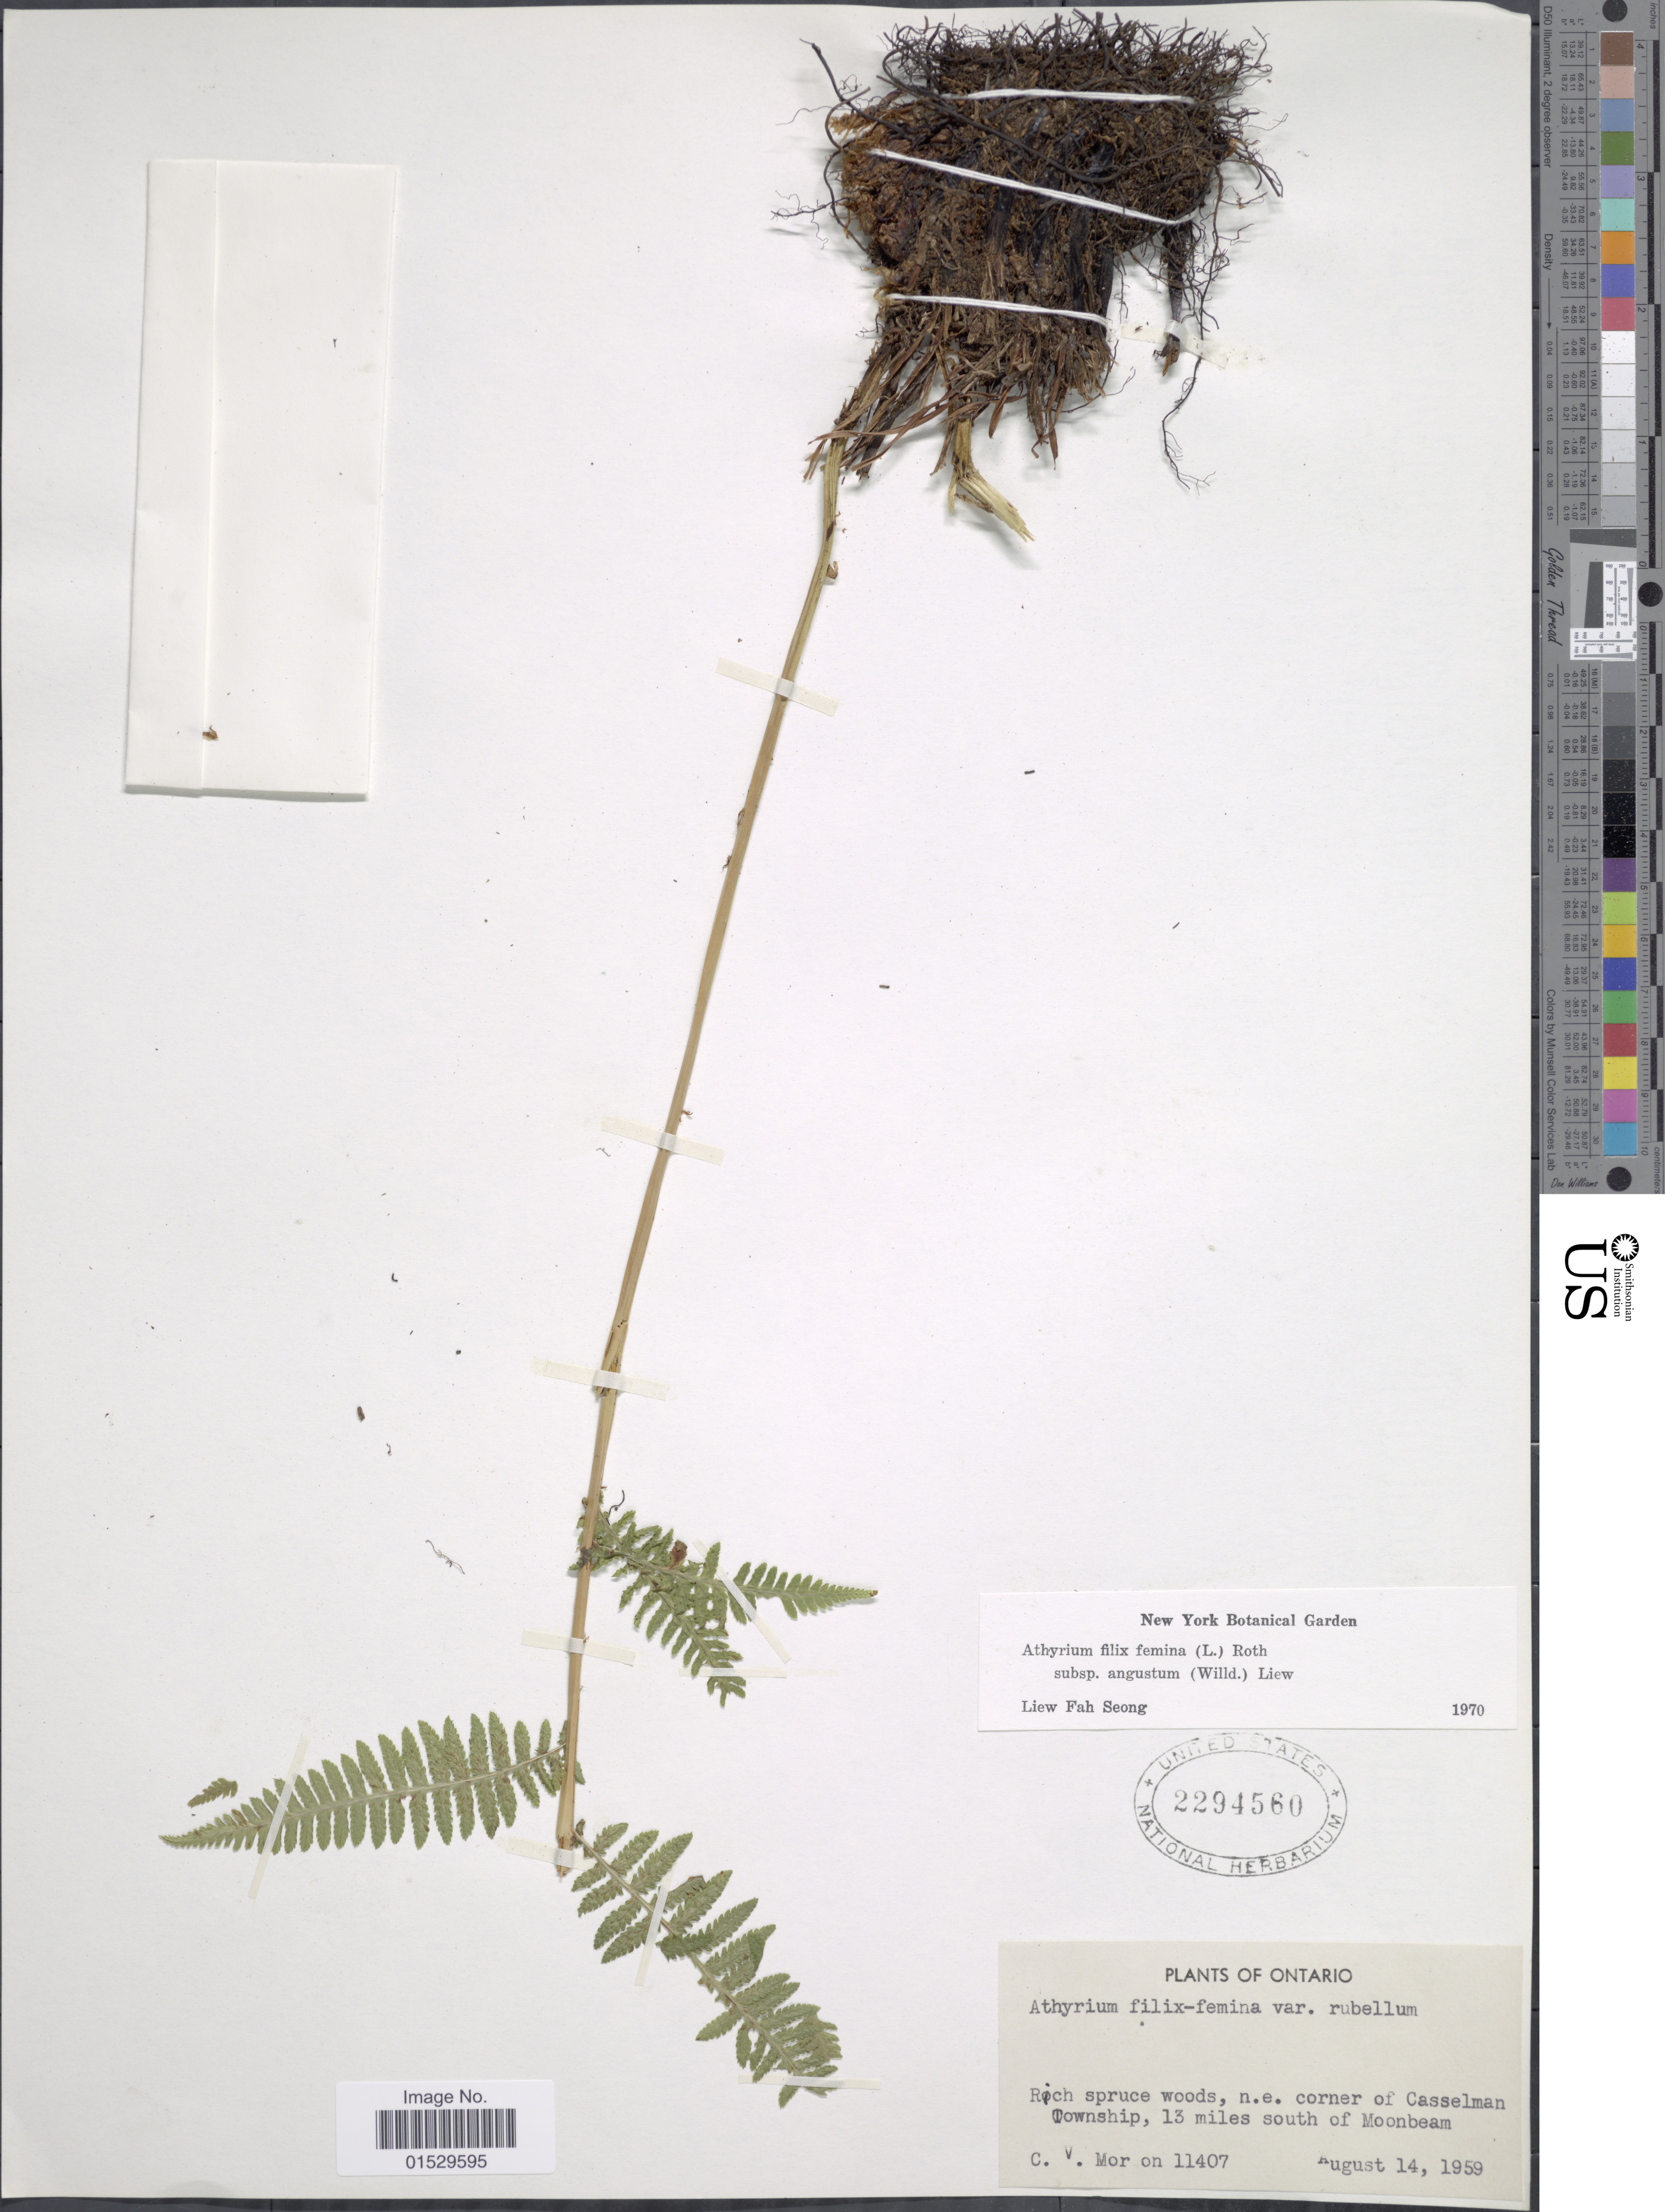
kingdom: Plantae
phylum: Tracheophyta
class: Polypodiopsida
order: Polypodiales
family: Athyriaceae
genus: Athyrium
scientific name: Athyrium filix-femina subsp. angustatum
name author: (Willd.) R.T. Clausen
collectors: C. V. Morton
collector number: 11407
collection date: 1959-08-14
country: Canada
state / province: Ontario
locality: Rich spruce woods, n.e. corner of Casselman Township, 13 miles south of Moonbeam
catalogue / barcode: US 2294560